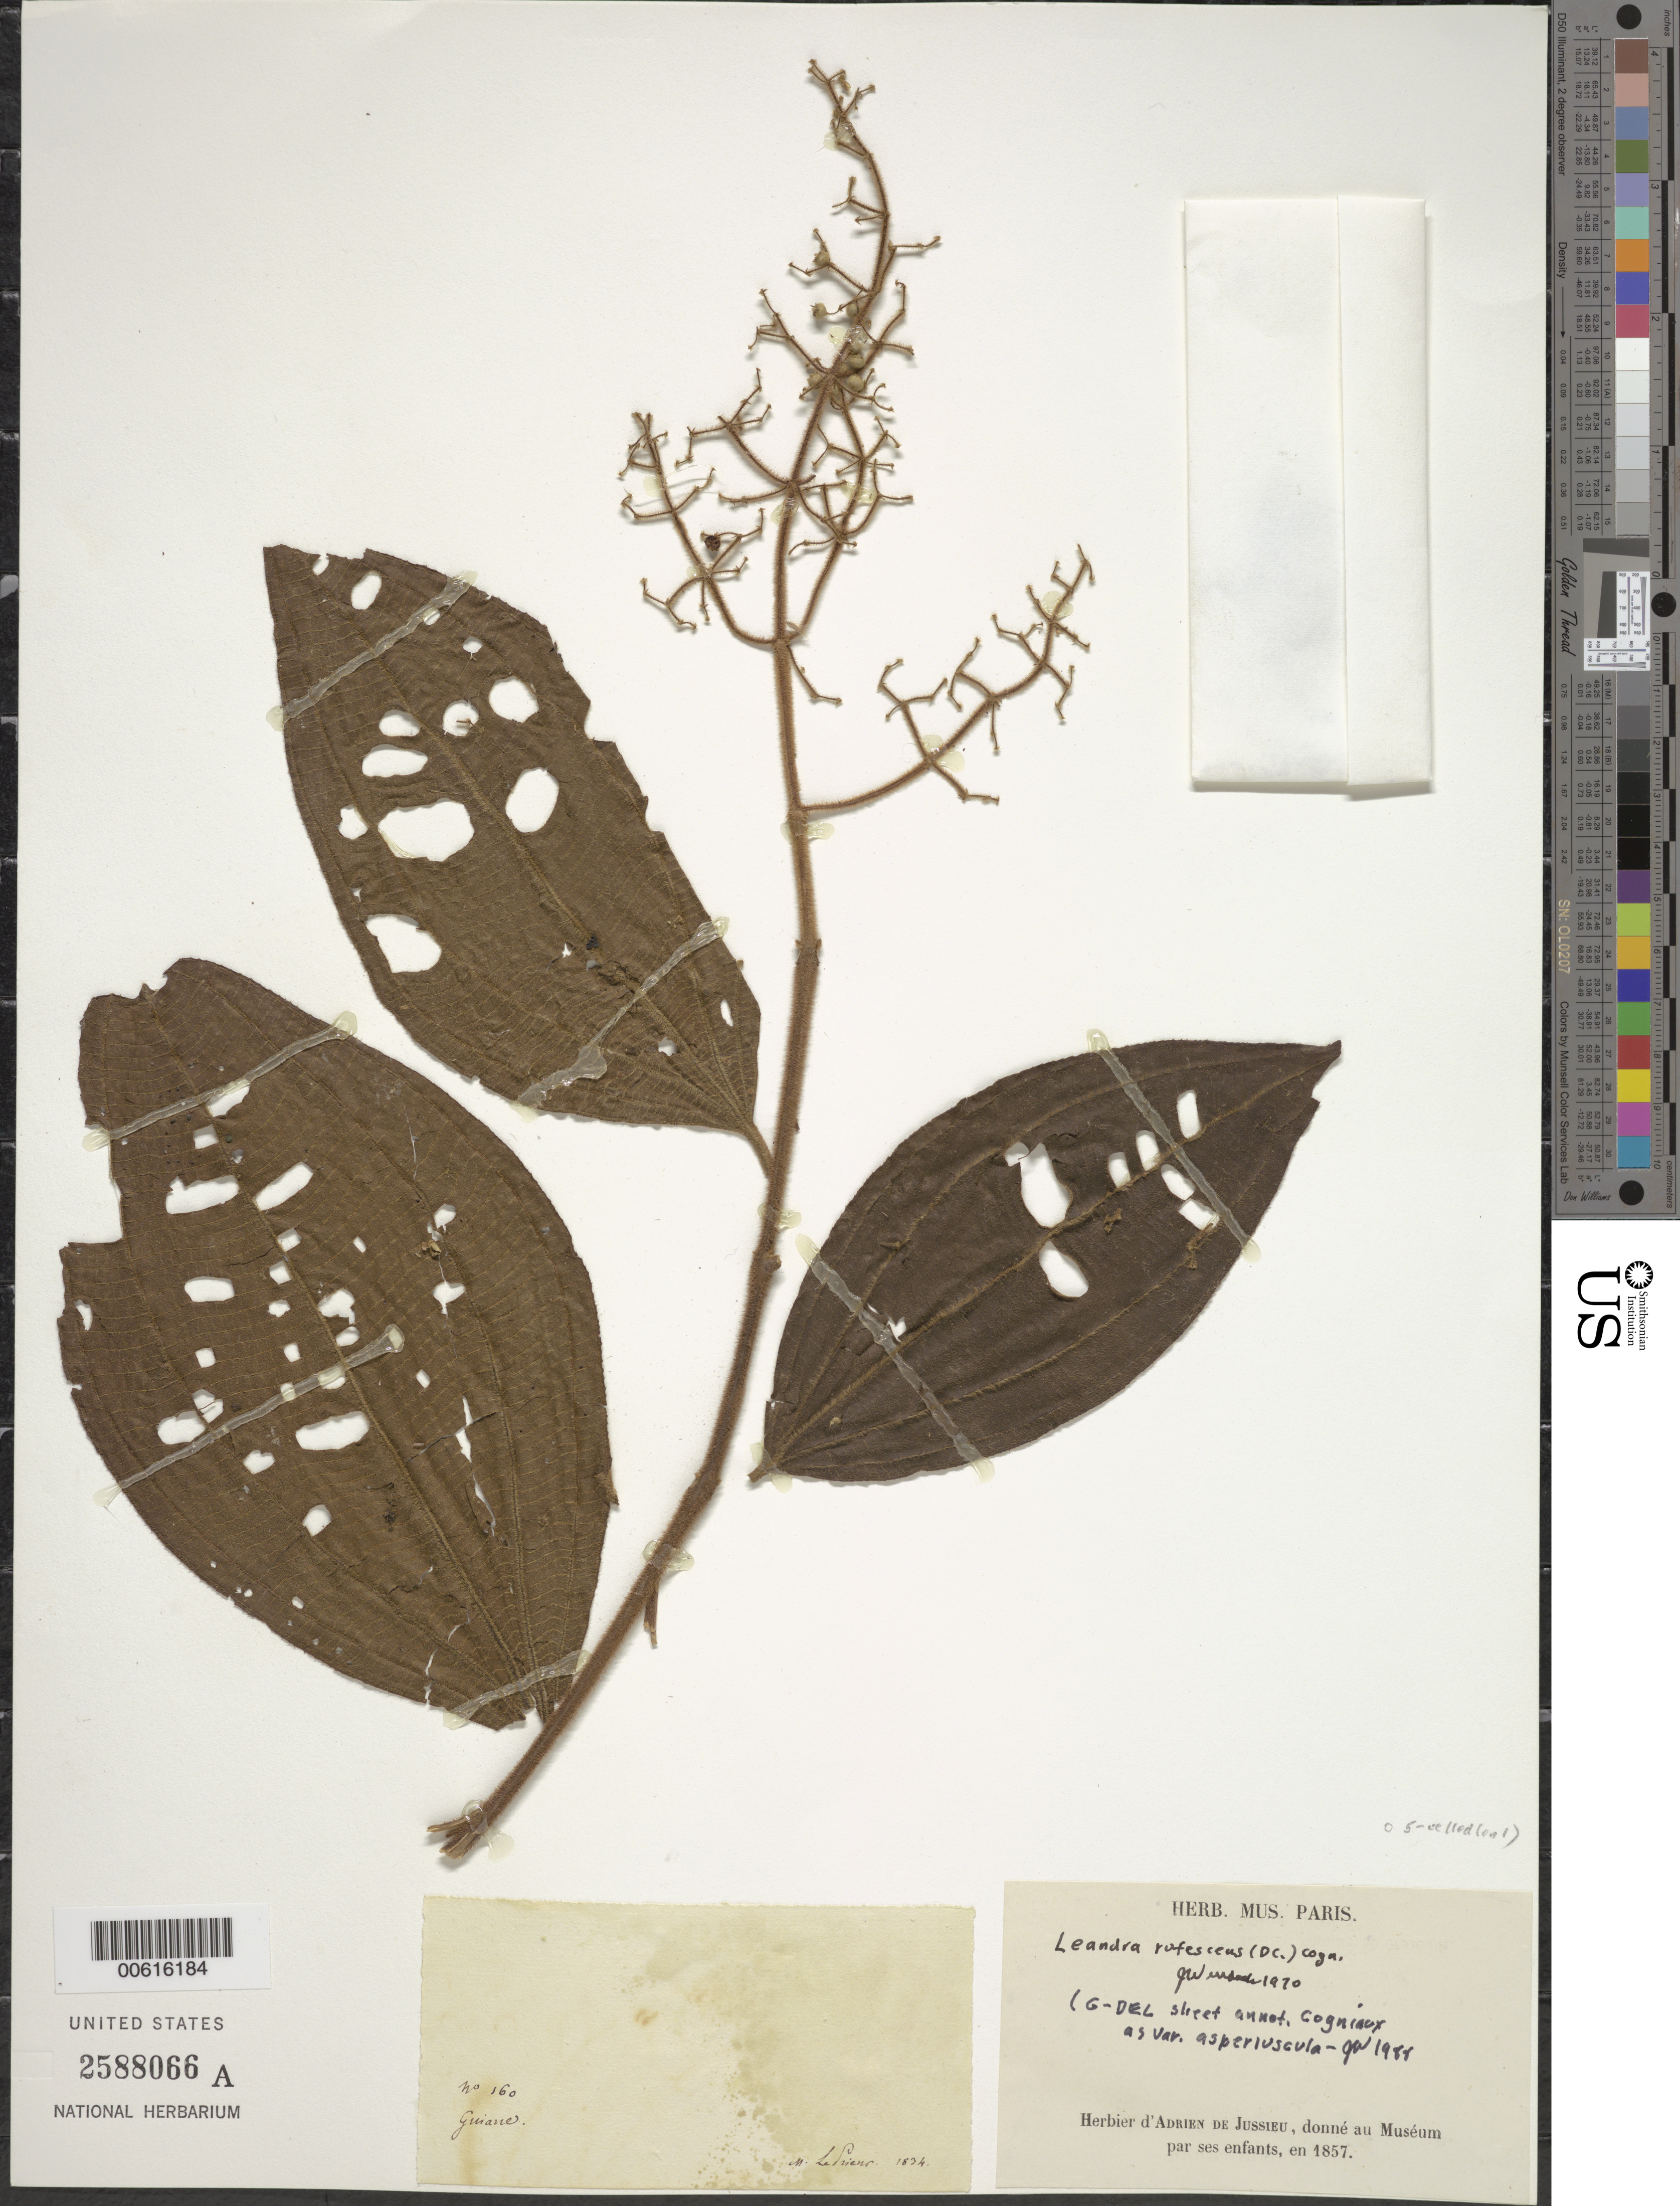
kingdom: Plantae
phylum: Tracheophyta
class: Magnoliopsida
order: Myrtales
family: Melastomataceae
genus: Leandra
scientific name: Leandra rufescens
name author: (DC.) Cogn.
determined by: Wurdack, John J., (US), US (UNITED STATES)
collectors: F. M. R. Leprieur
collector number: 160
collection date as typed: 1834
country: French Guiana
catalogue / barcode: US 2588066A